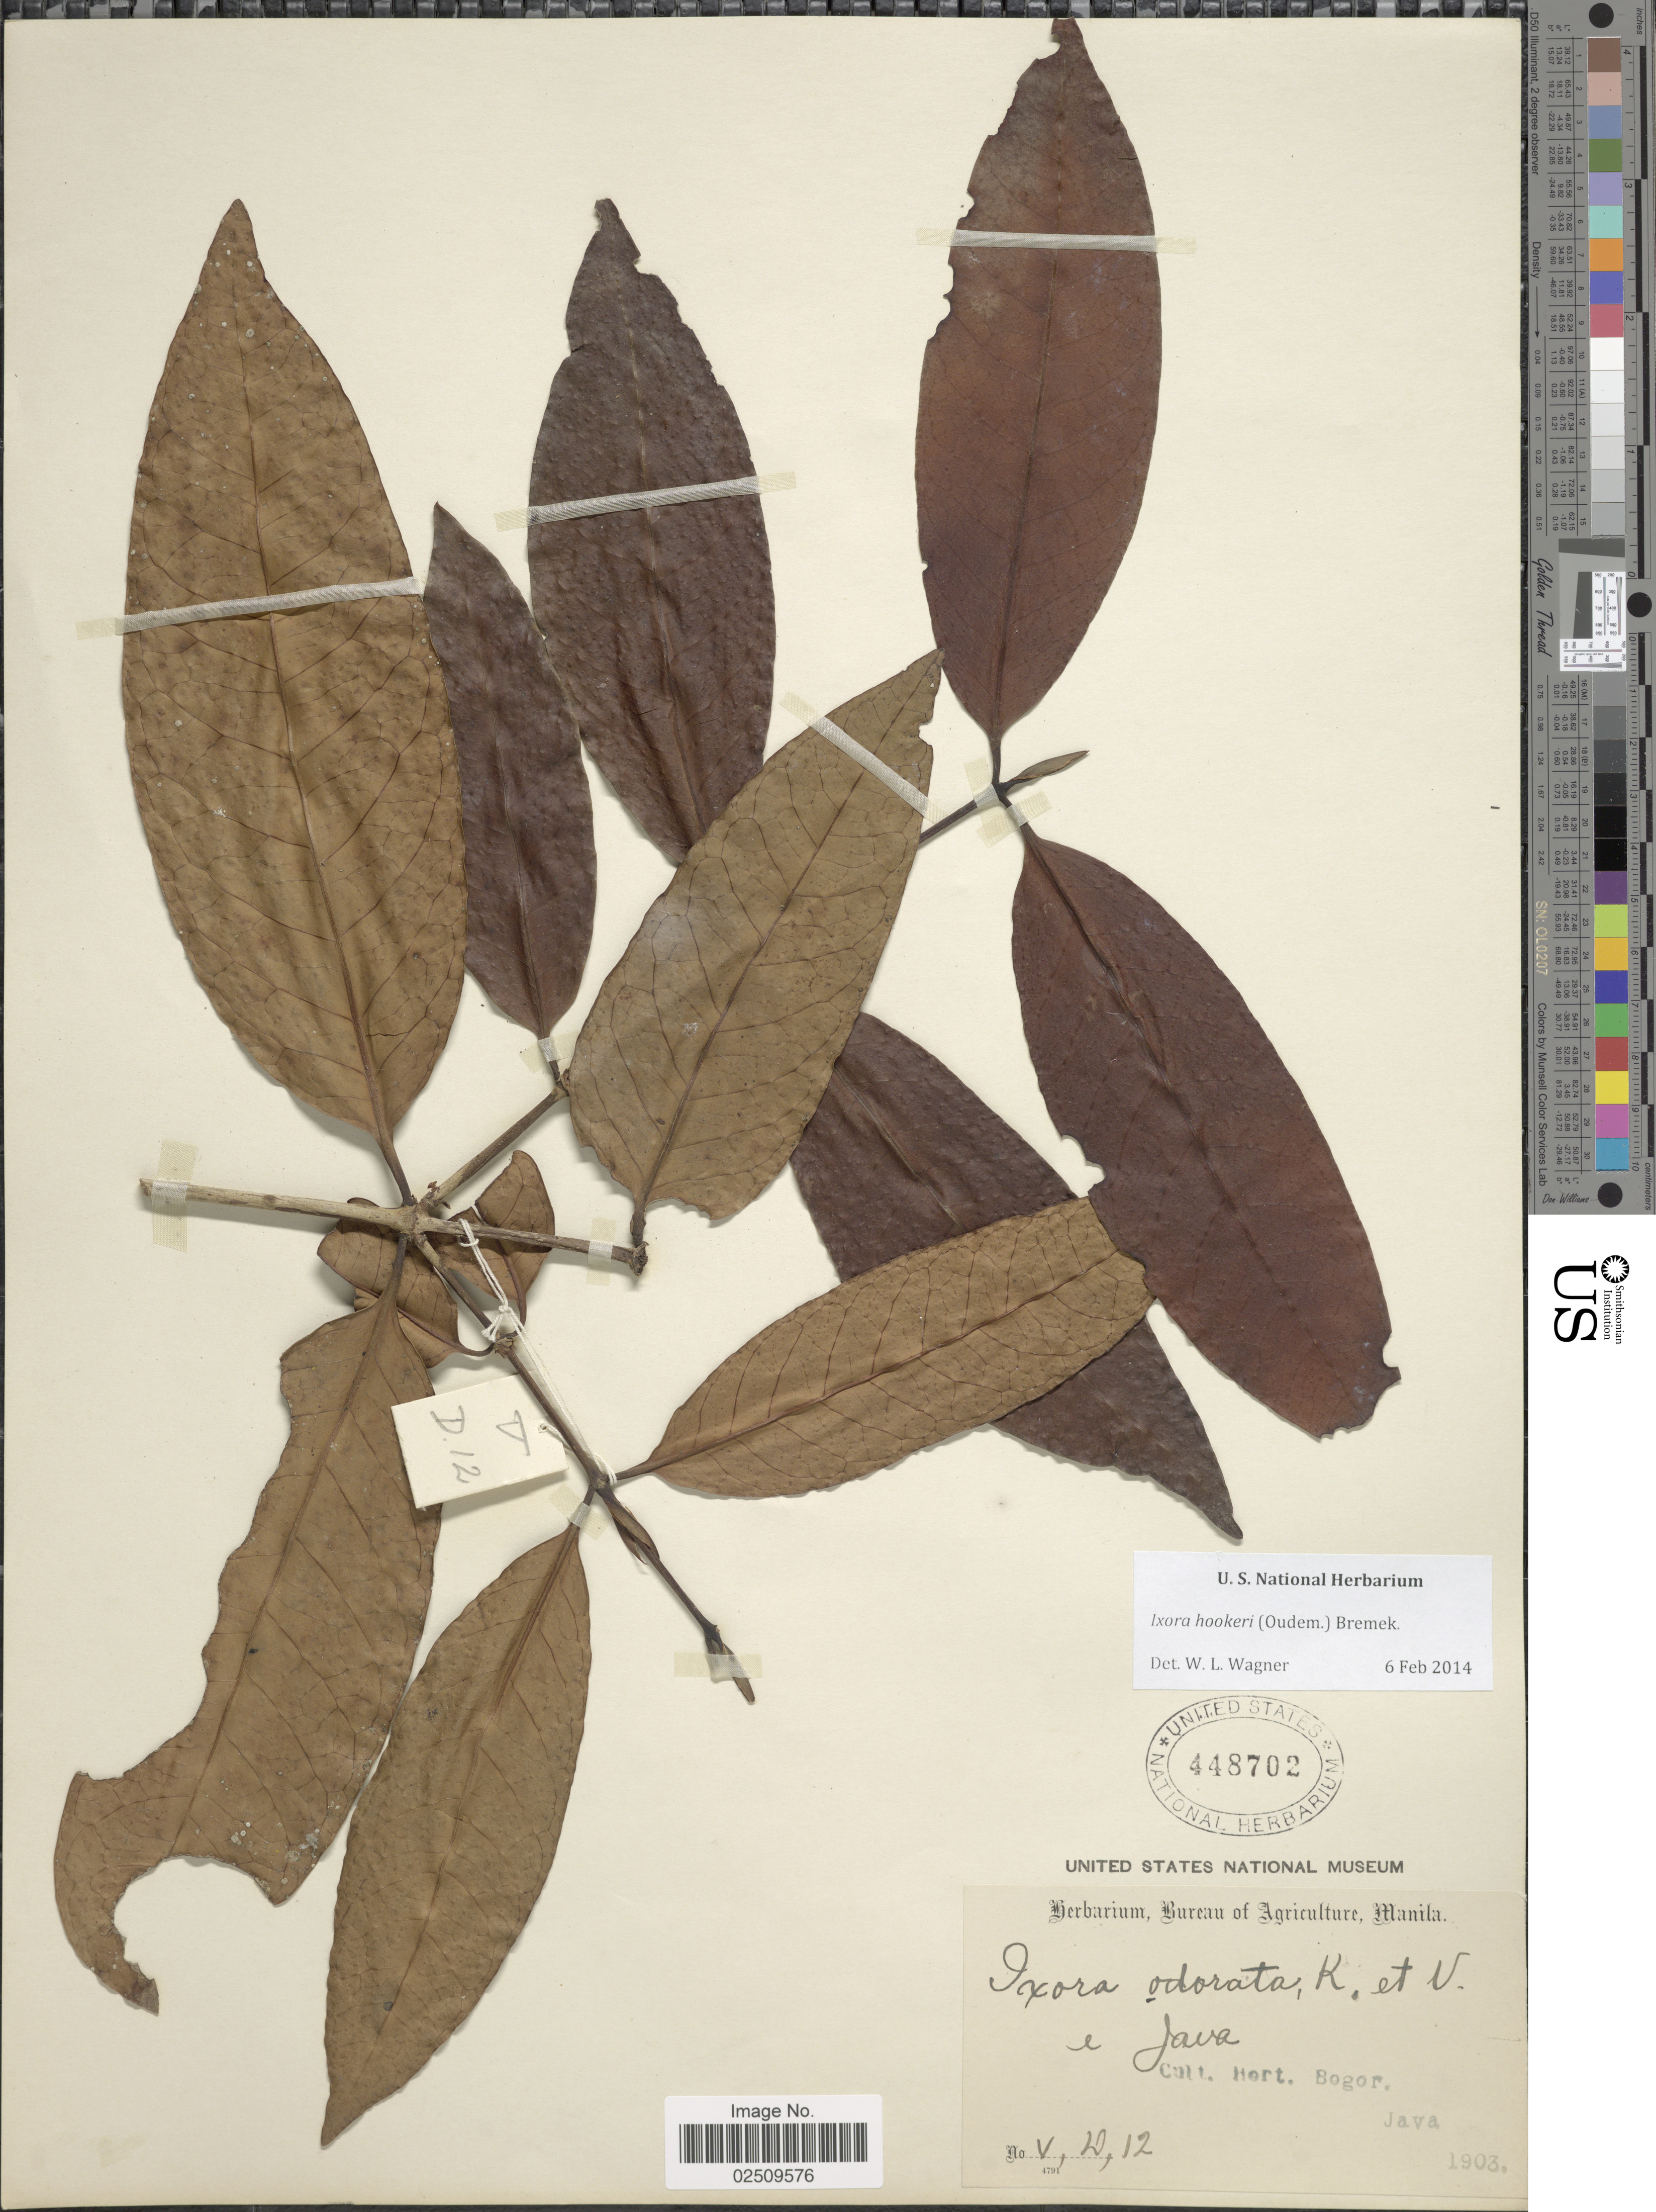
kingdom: Plantae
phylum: Tracheophyta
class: Magnoliopsida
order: Gentianales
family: Rubiaceae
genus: Ixora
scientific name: Ixora hookeri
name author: (Oudem.) Bremek.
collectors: ex Herb. Bur. Agric. Manila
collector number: V, D, 12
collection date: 1903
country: Indonesia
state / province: Java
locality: Cult. Hort. Bogor.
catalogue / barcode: US 448702